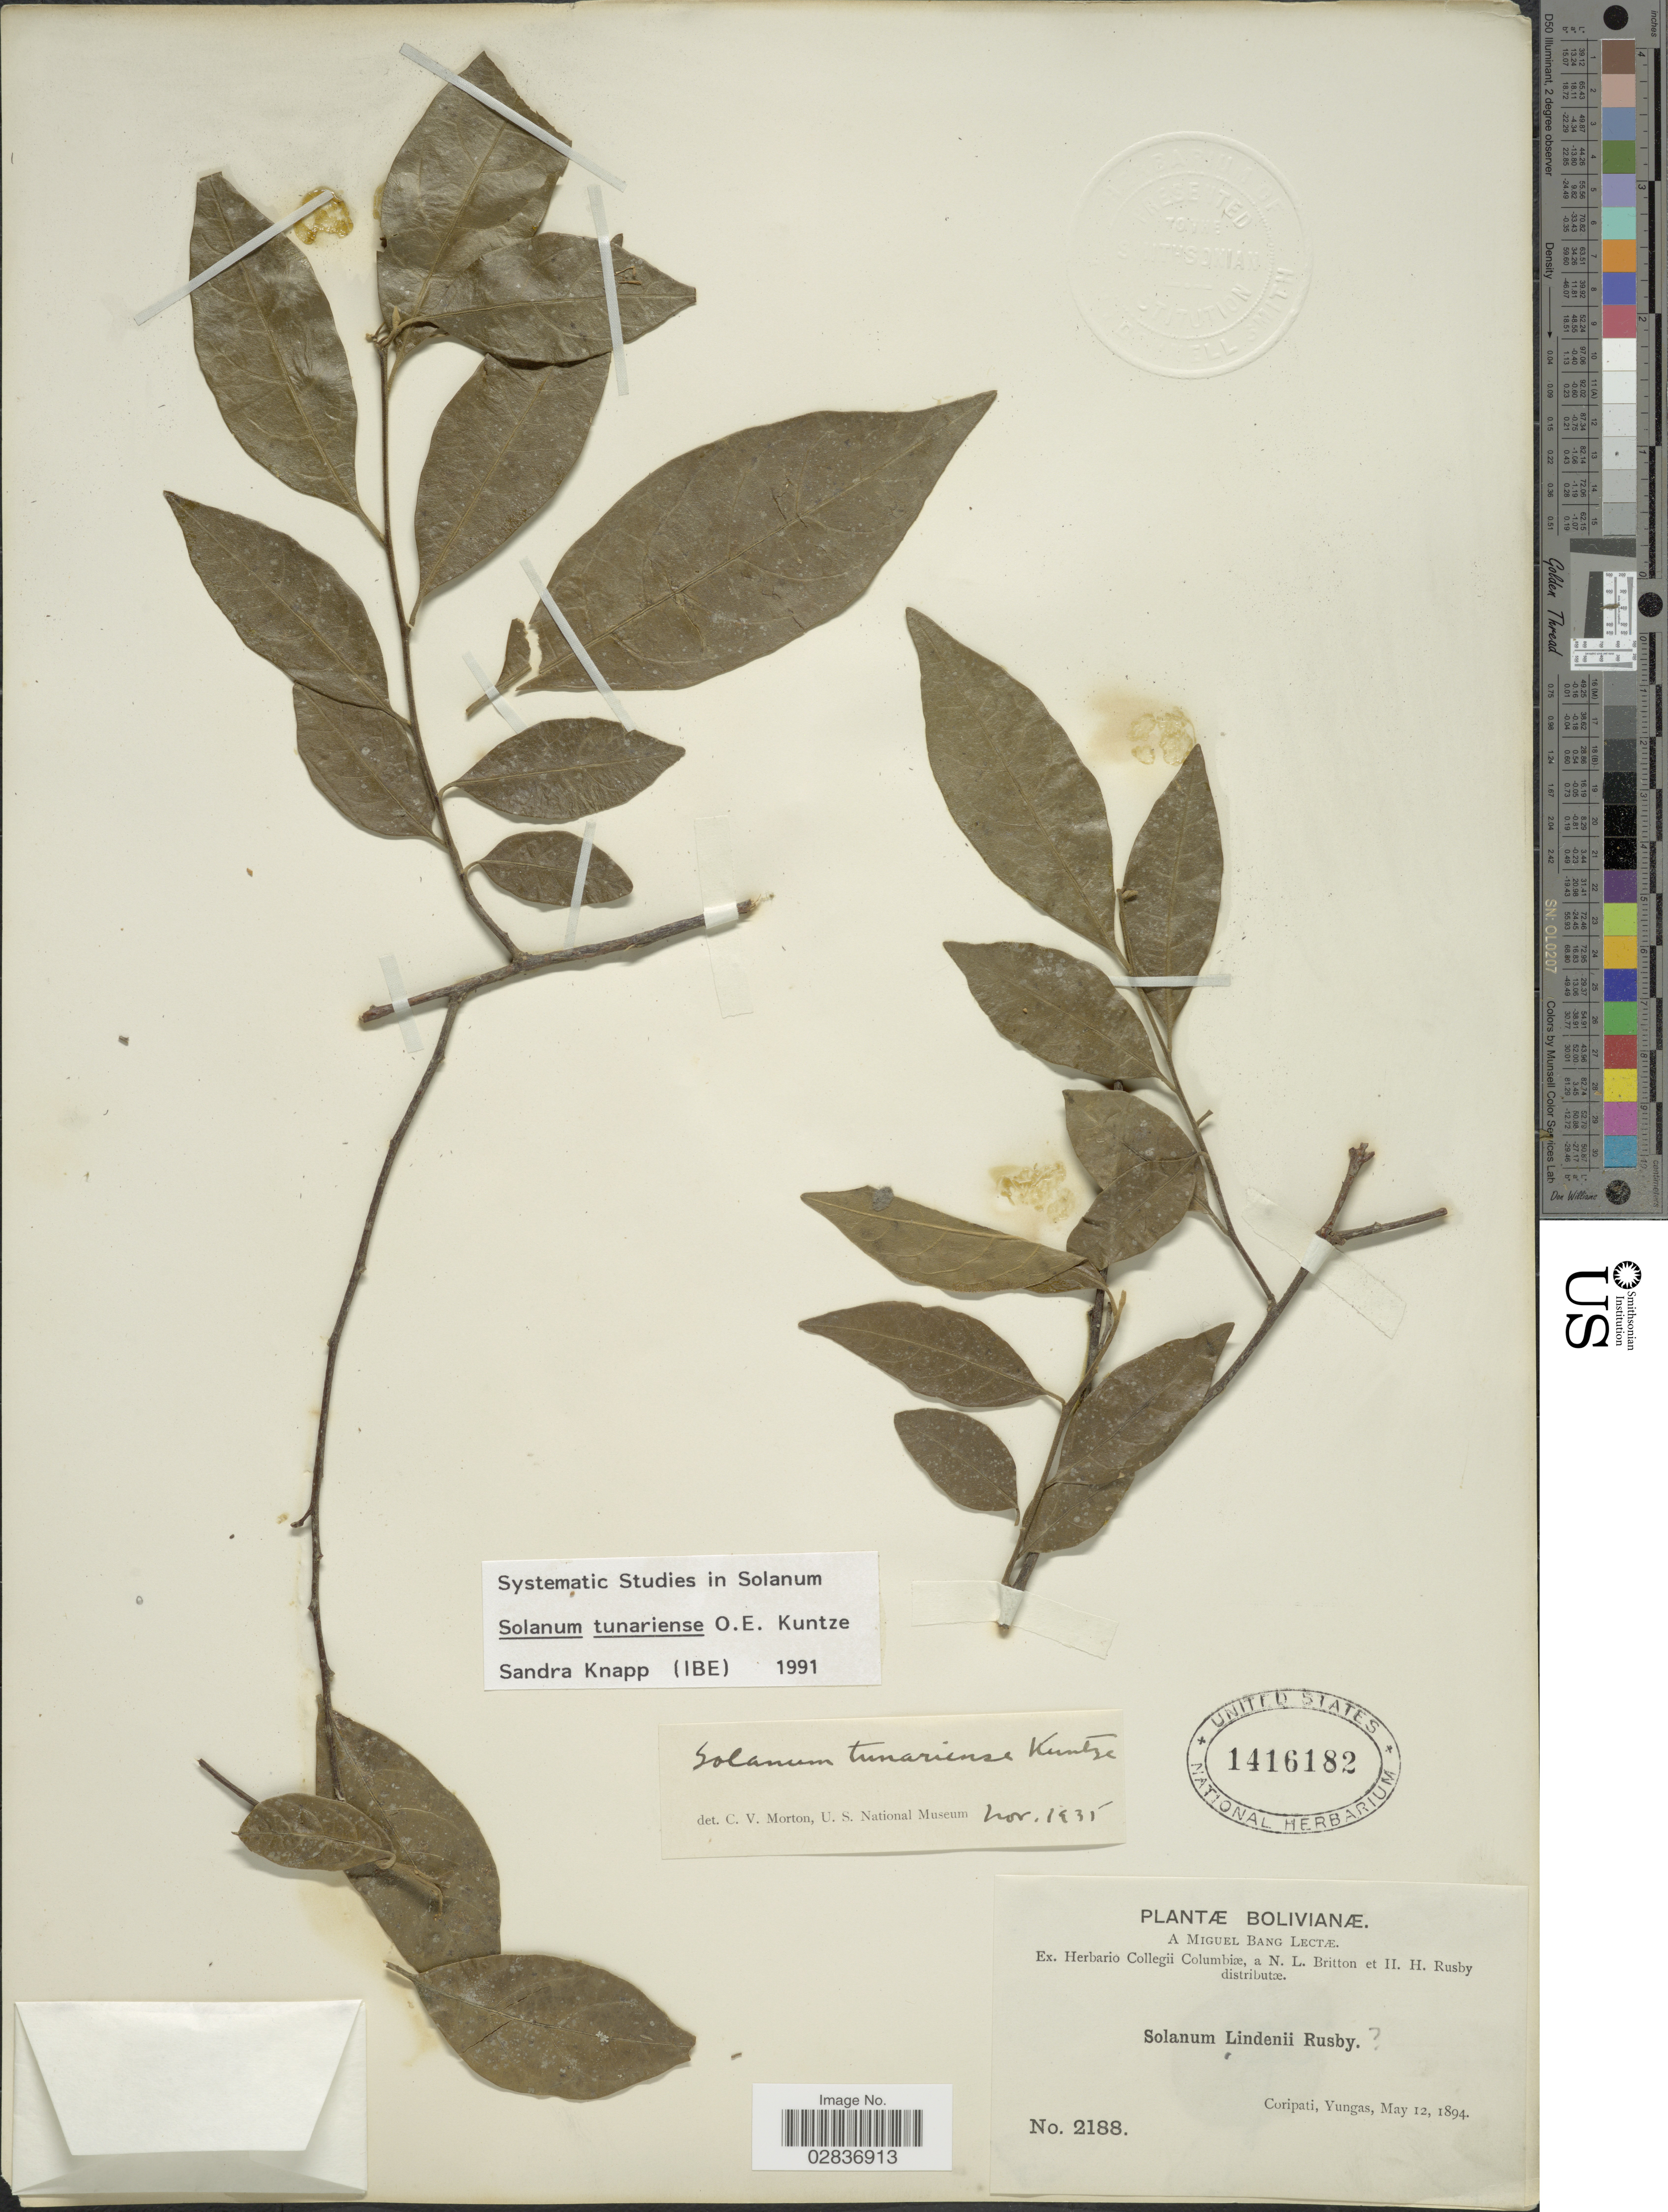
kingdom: Plantae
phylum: Tracheophyta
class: Magnoliopsida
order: Solanales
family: Solanaceae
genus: Solanum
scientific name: Solanum tunariense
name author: Kuntze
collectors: M. Bang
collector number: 2188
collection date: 1894-05-12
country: Bolivia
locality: Coripati, Yungas.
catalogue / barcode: US 1416182